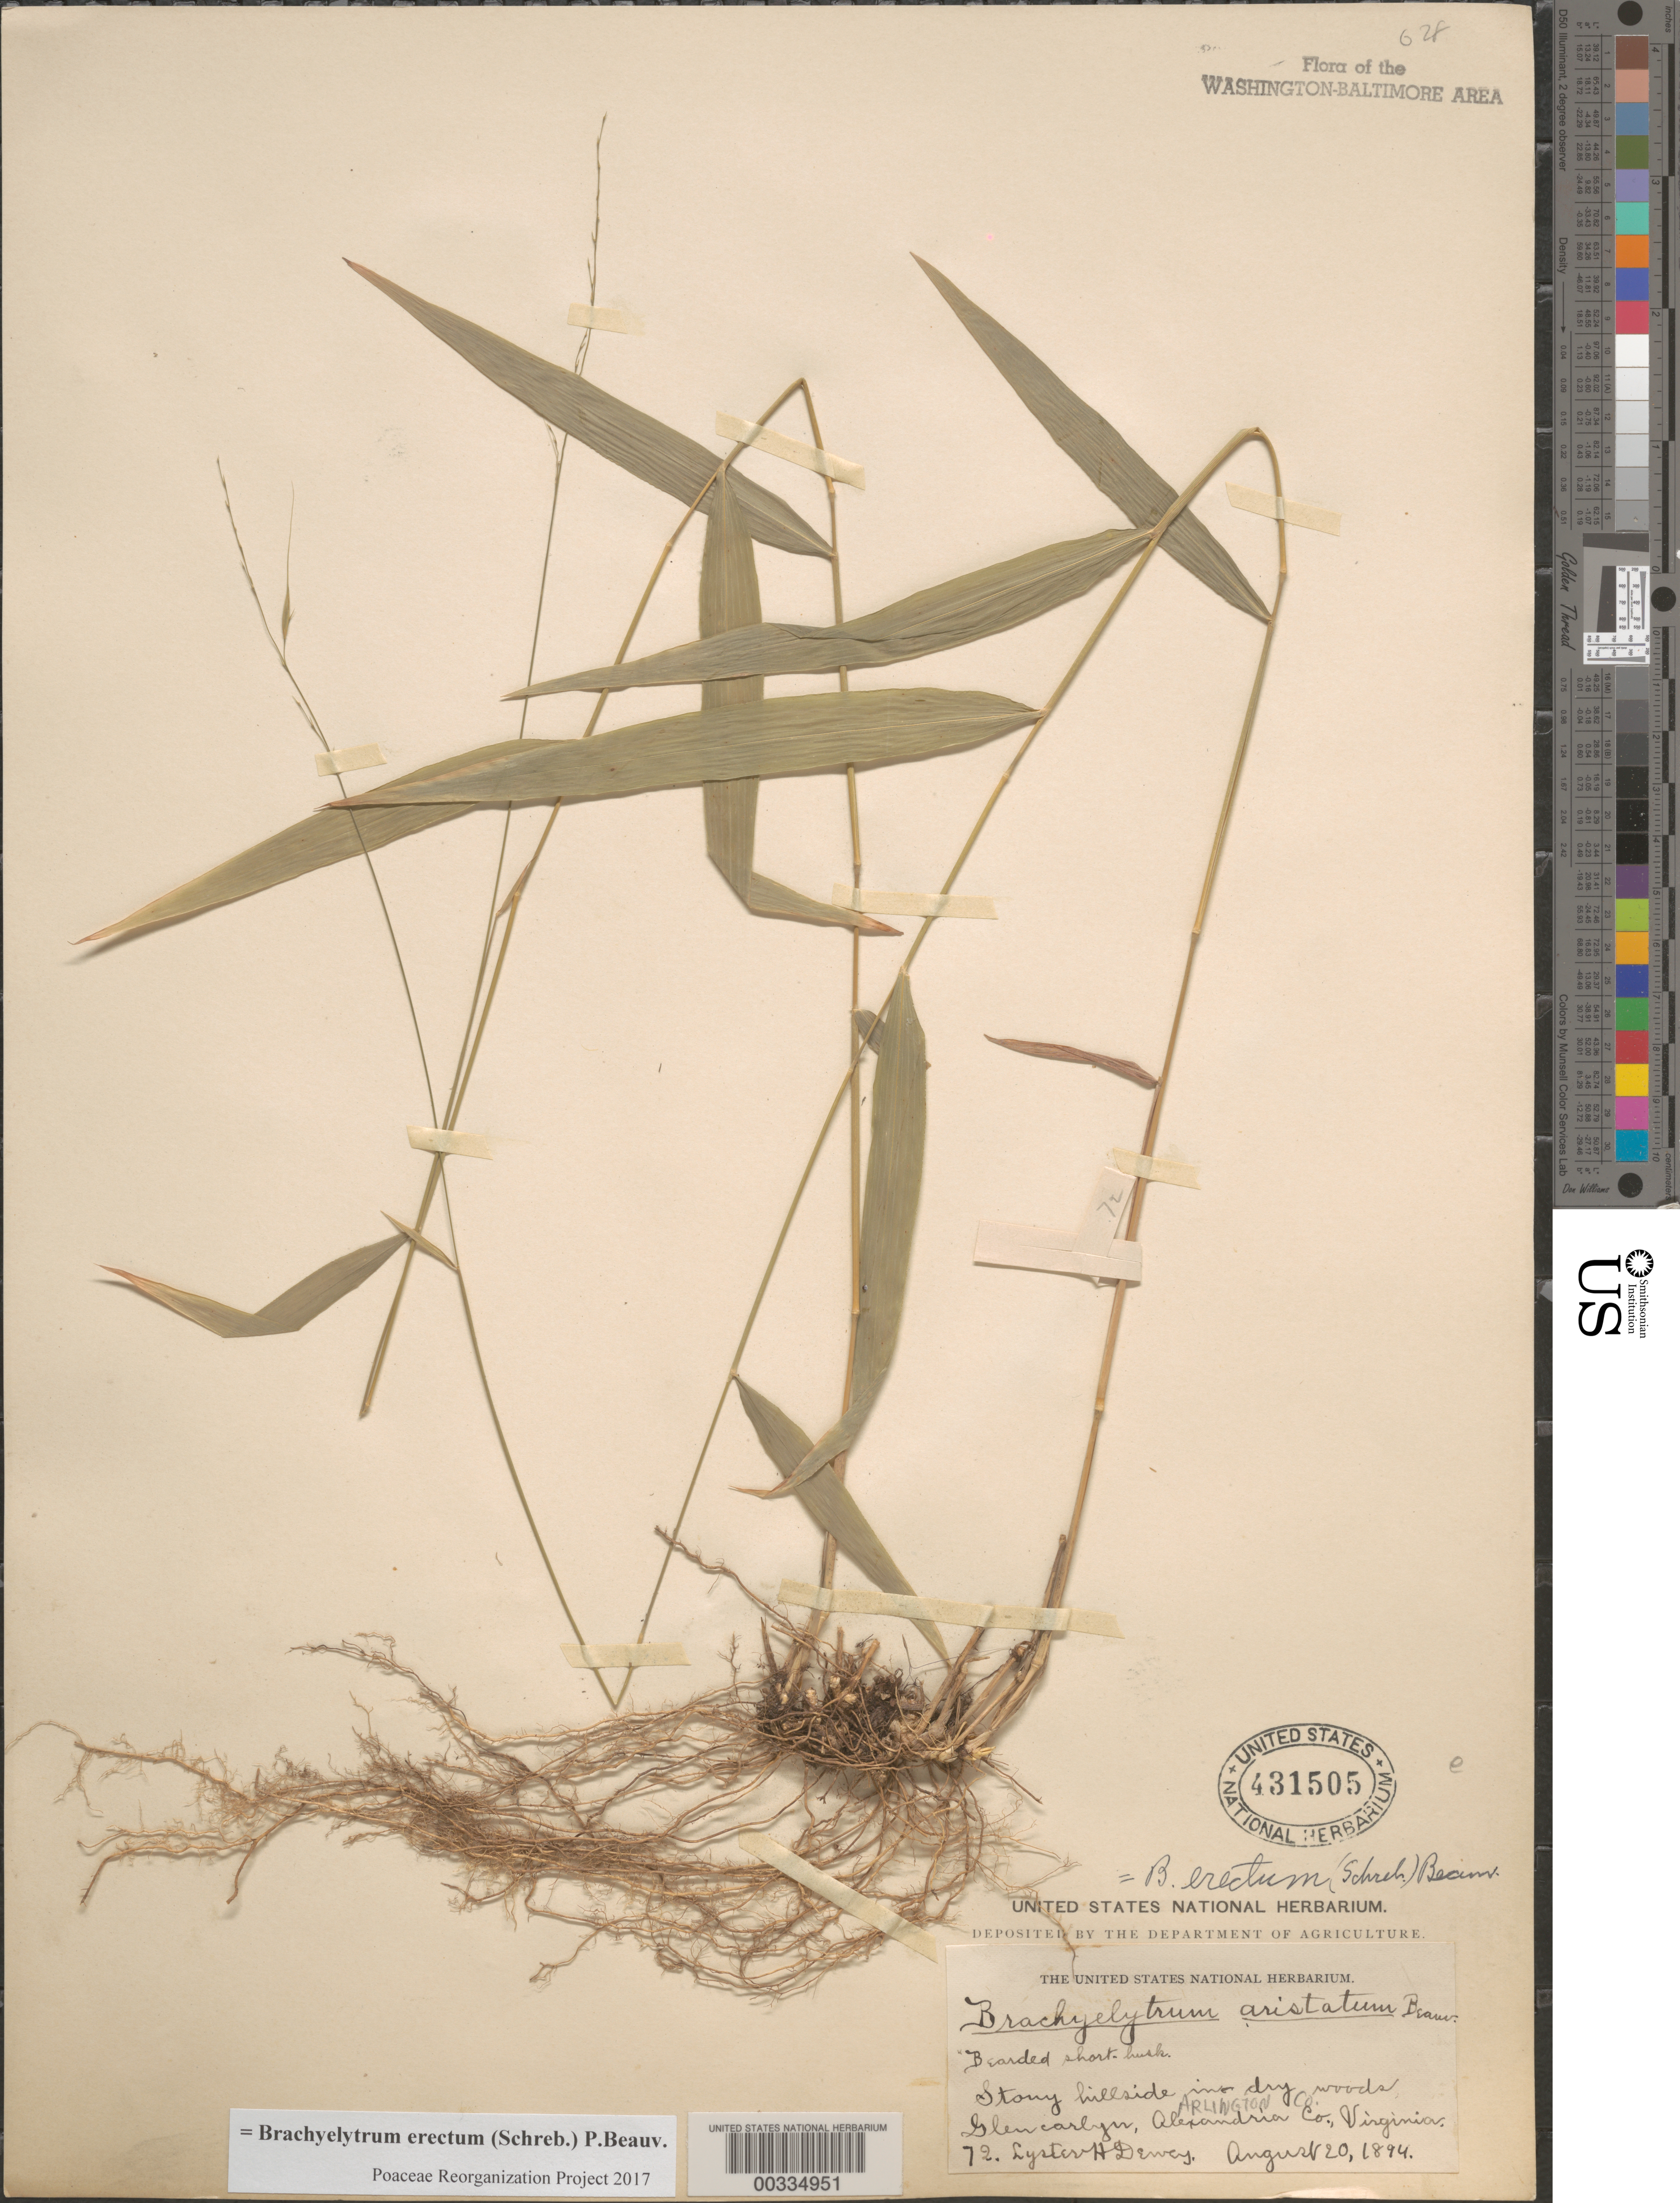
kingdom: Plantae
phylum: Tracheophyta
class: Liliopsida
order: Poales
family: Poaceae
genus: Brachyelytrum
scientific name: Brachyelytrum erectum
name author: (Schreb.) P. Beauv.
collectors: L. H. Dewey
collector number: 72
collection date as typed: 20 Aug 1894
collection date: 1894-08-20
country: United States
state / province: Virginia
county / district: Arlington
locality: Glencarlyn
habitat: Stony hillside in dry woods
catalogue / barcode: US 431505